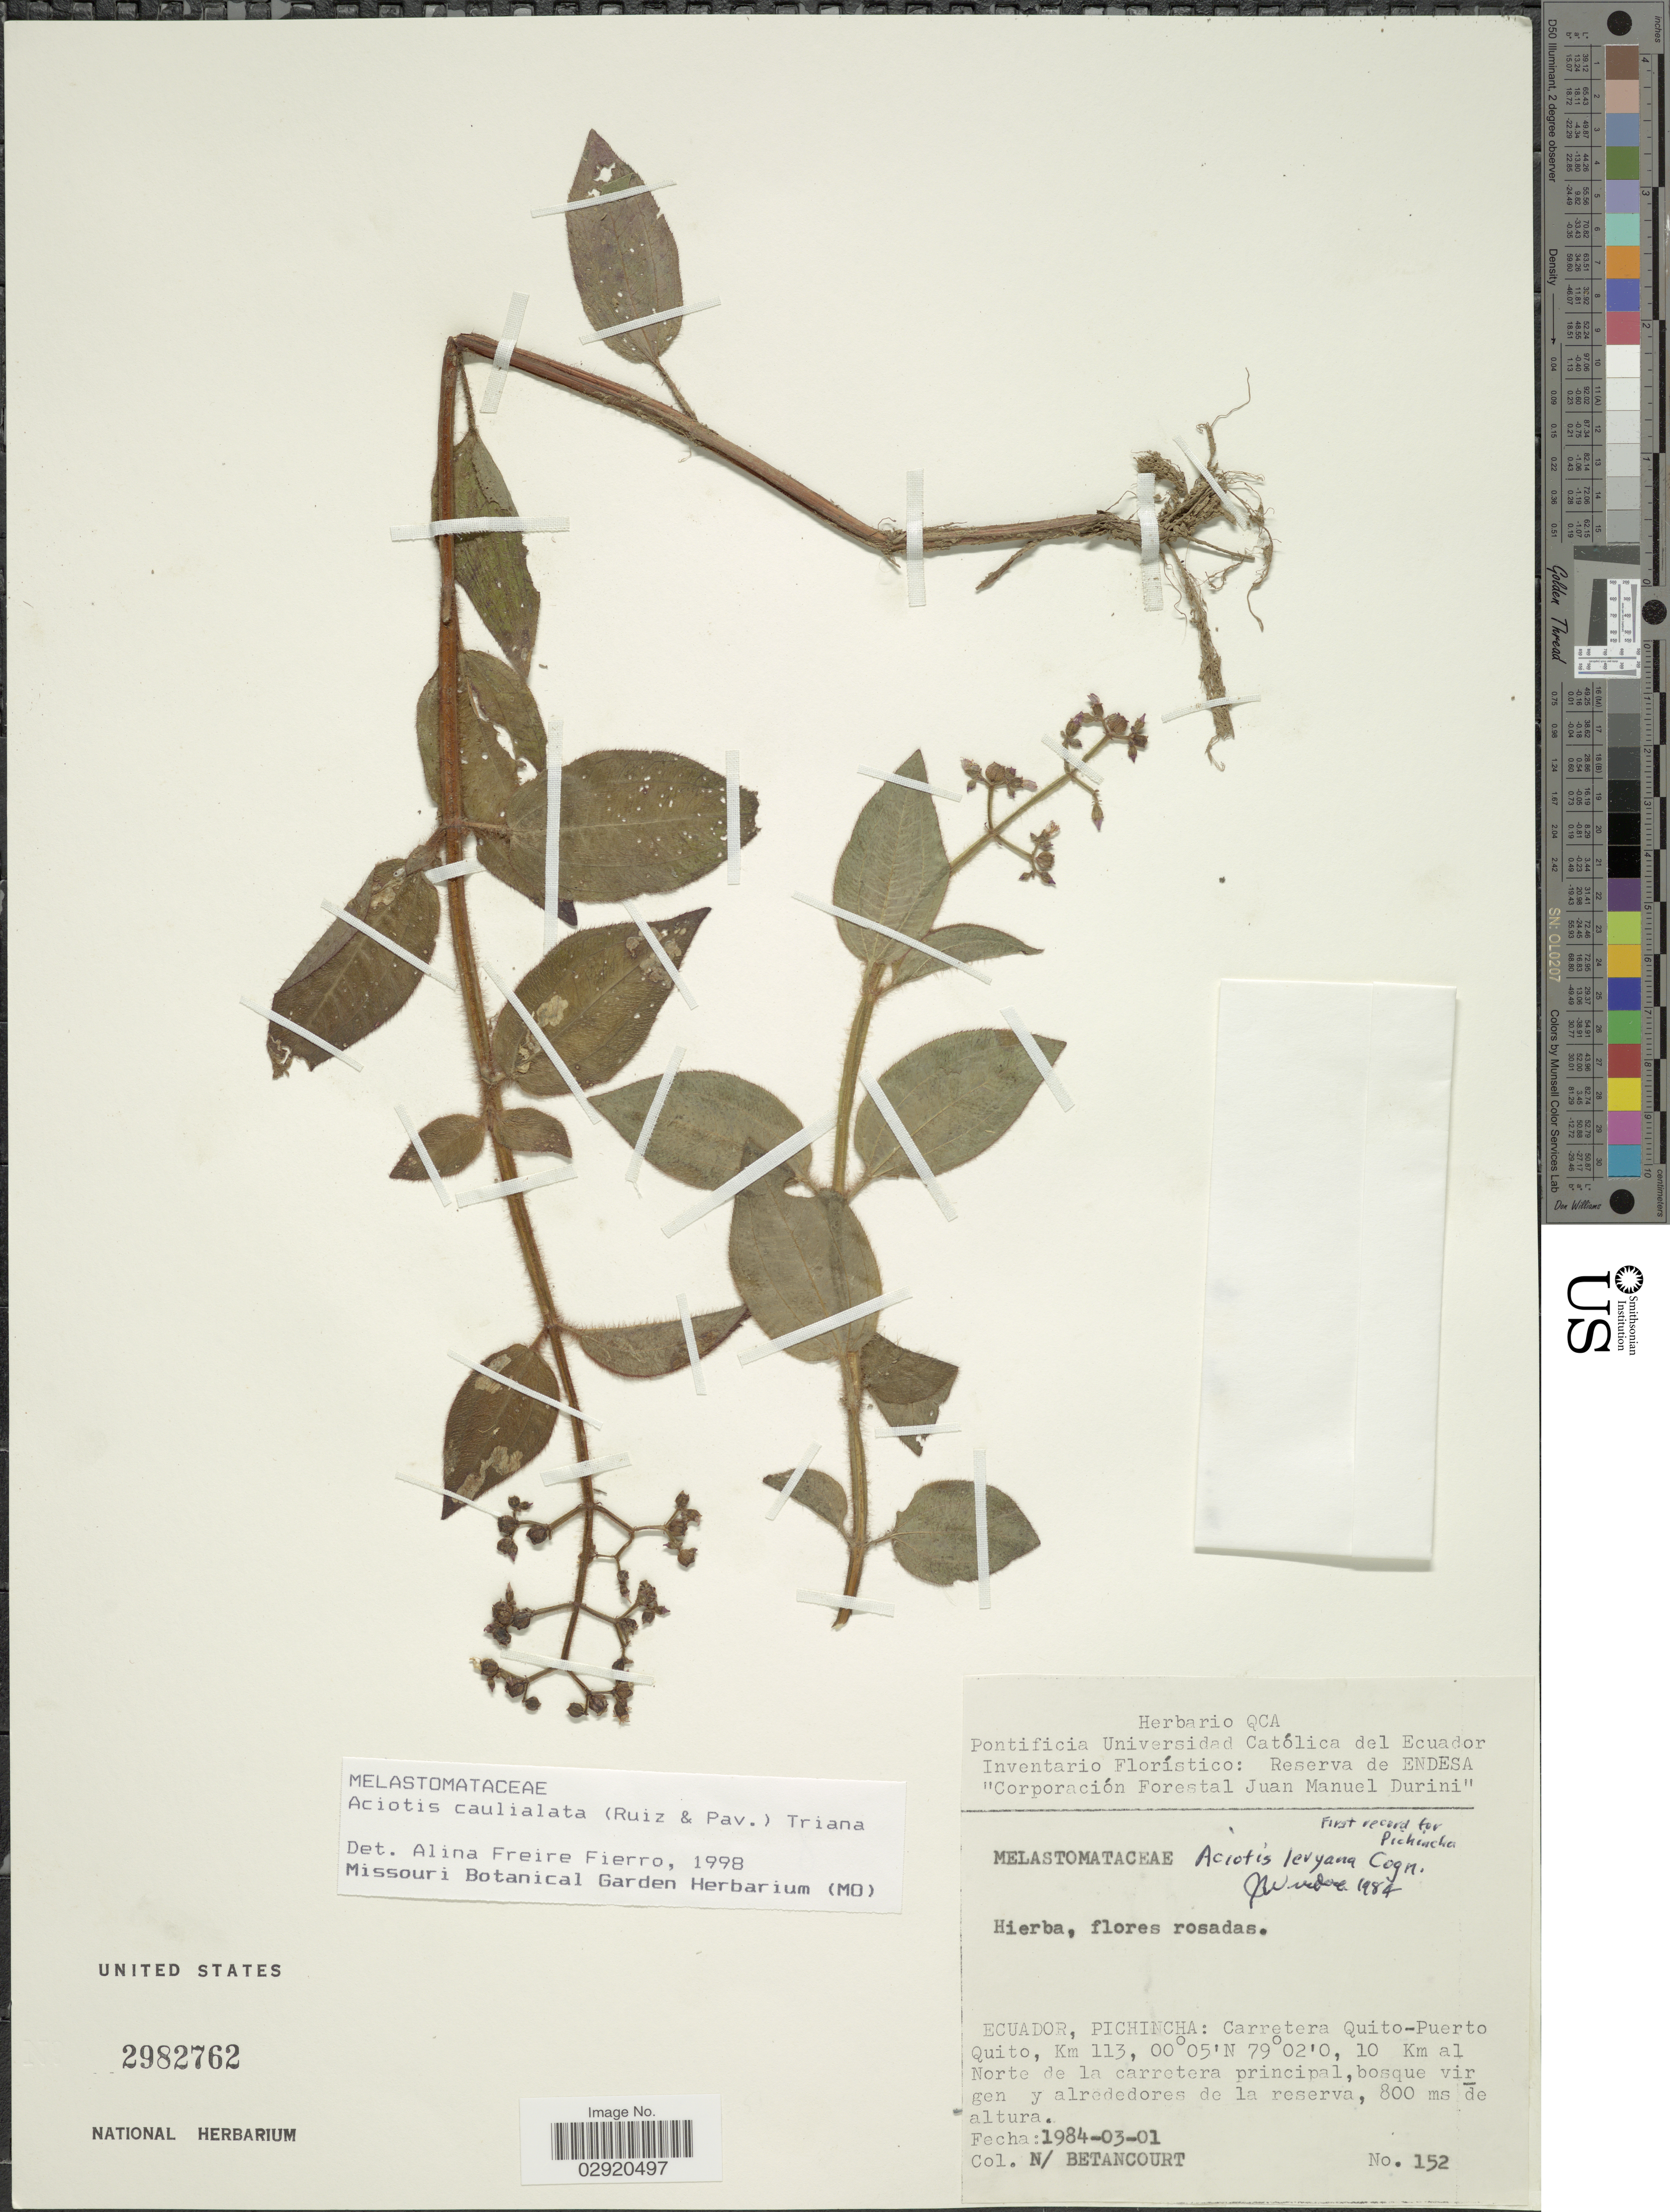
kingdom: Plantae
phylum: Tracheophyta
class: Magnoliopsida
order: Myrtales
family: Melastomataceae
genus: Aciotis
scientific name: Aciotis rubricaulis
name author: (Mart. ex DC.) Triana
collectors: N. Betancourt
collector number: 152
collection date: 1984-03-01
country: Ecuador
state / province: Pichincha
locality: Carretera Quito-Puerto Quito, Km 113, 10 Km al Norte de la carretera principal.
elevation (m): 800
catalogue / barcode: US 2982762